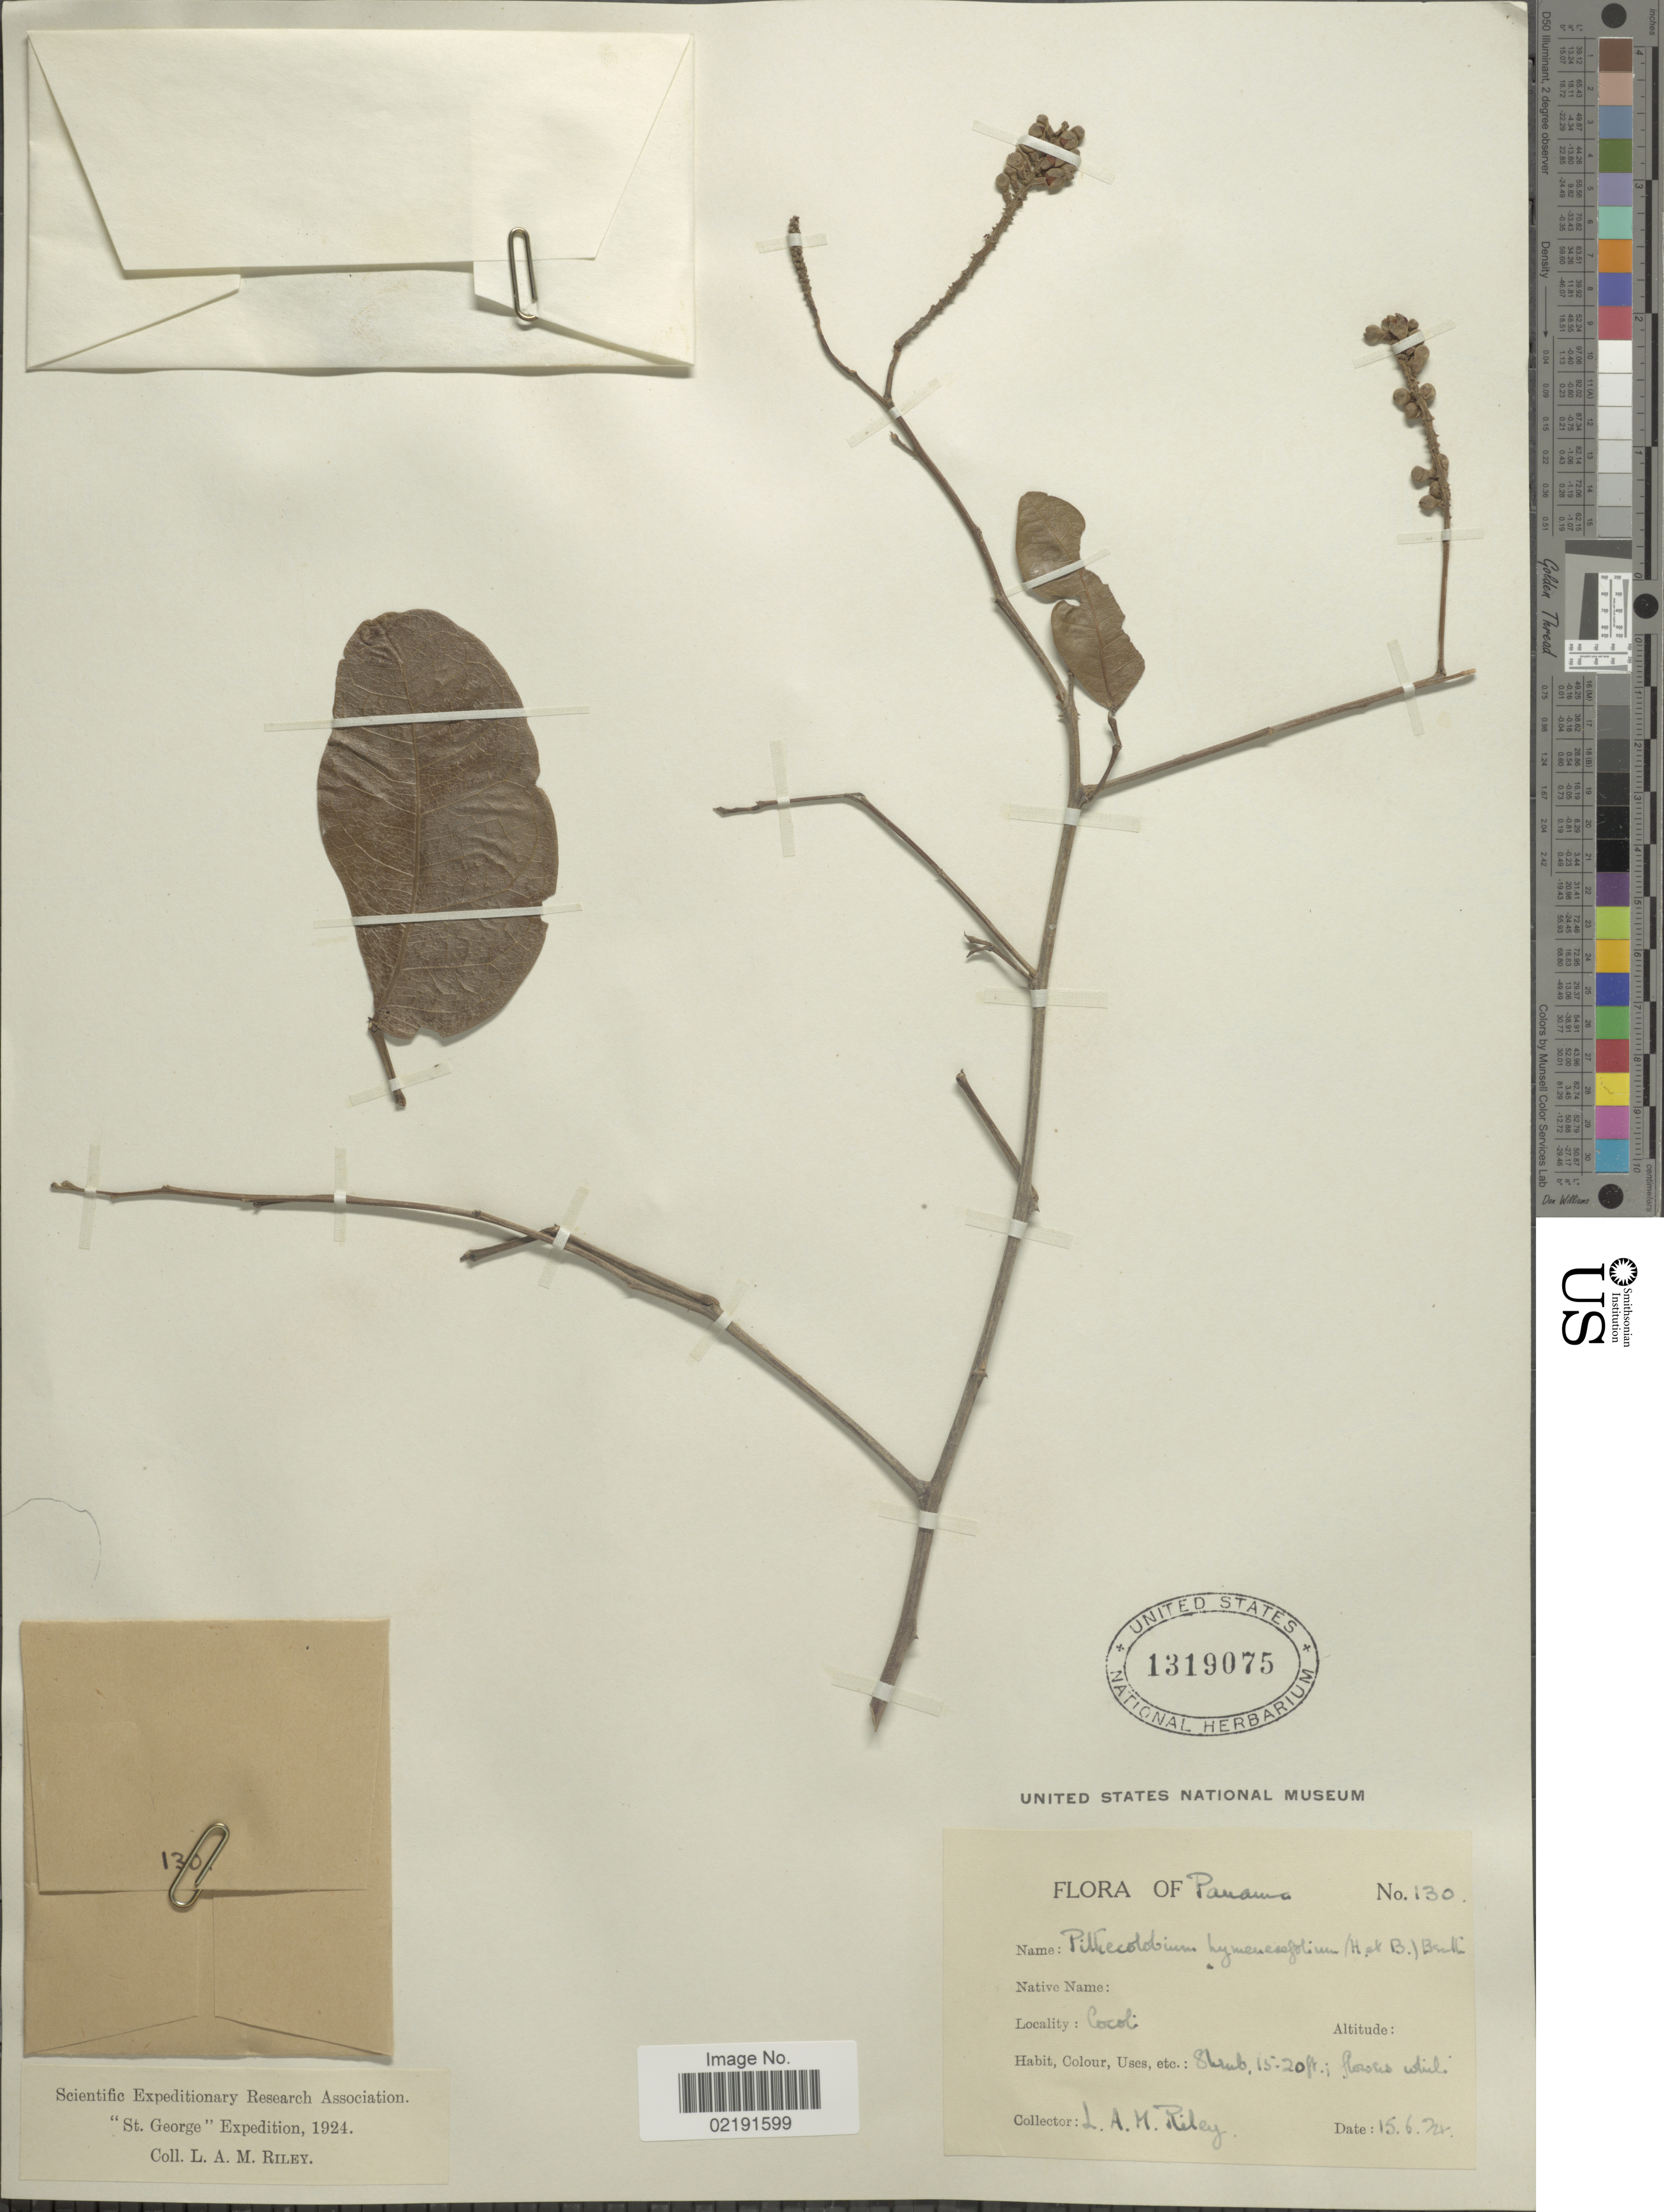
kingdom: Plantae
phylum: Tracheophyta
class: Magnoliopsida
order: Fabales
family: Fabaceae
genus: Pithecellobium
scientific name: Pithecellobium hymenaeifolium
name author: (Humb. & Bonpl. ex Willd.) Benth.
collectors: L. A. M. Riley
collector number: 130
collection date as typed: Transcribed d/m/y: 15/6/24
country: Panama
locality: Cocoli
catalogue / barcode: US 1319075